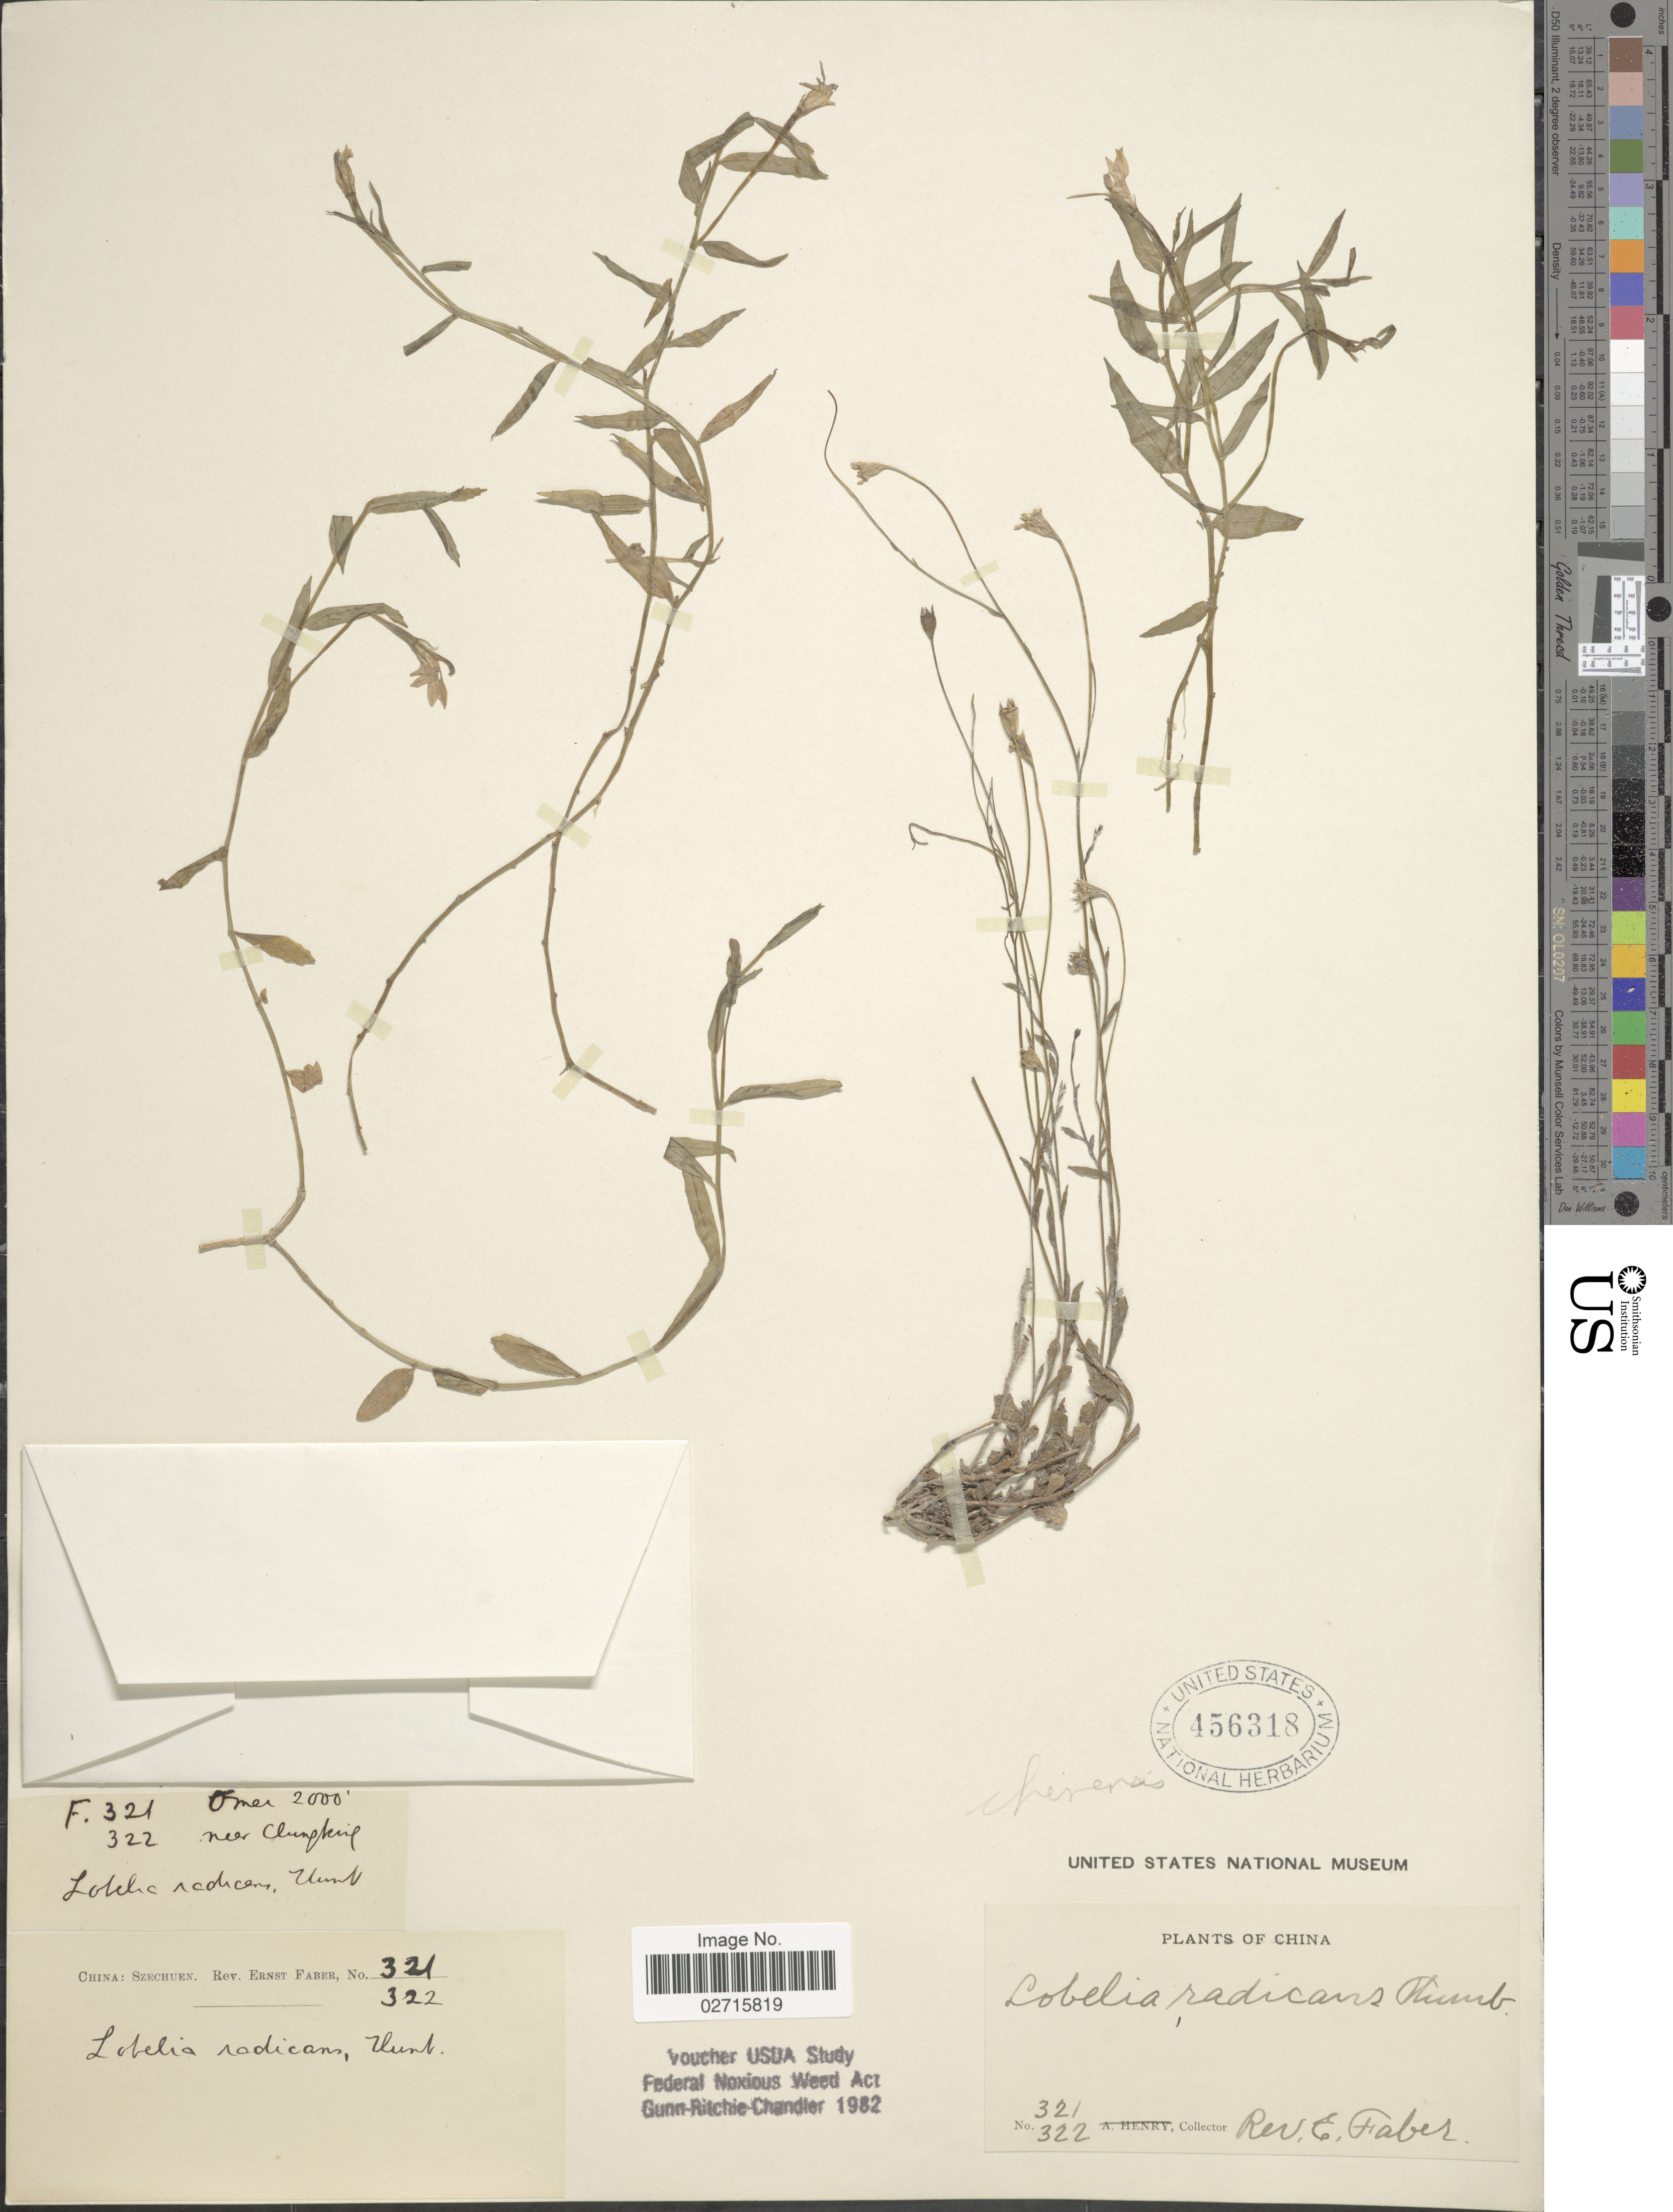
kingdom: Plantae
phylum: Tracheophyta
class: Magnoliopsida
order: Asterales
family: Campanulaceae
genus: Lobelia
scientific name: Lobelia radicans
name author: Thunb.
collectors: E. Faber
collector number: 321/322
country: China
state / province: Sichuan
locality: Omei, near Chunking, Szechuen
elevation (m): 610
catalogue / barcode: US 456318